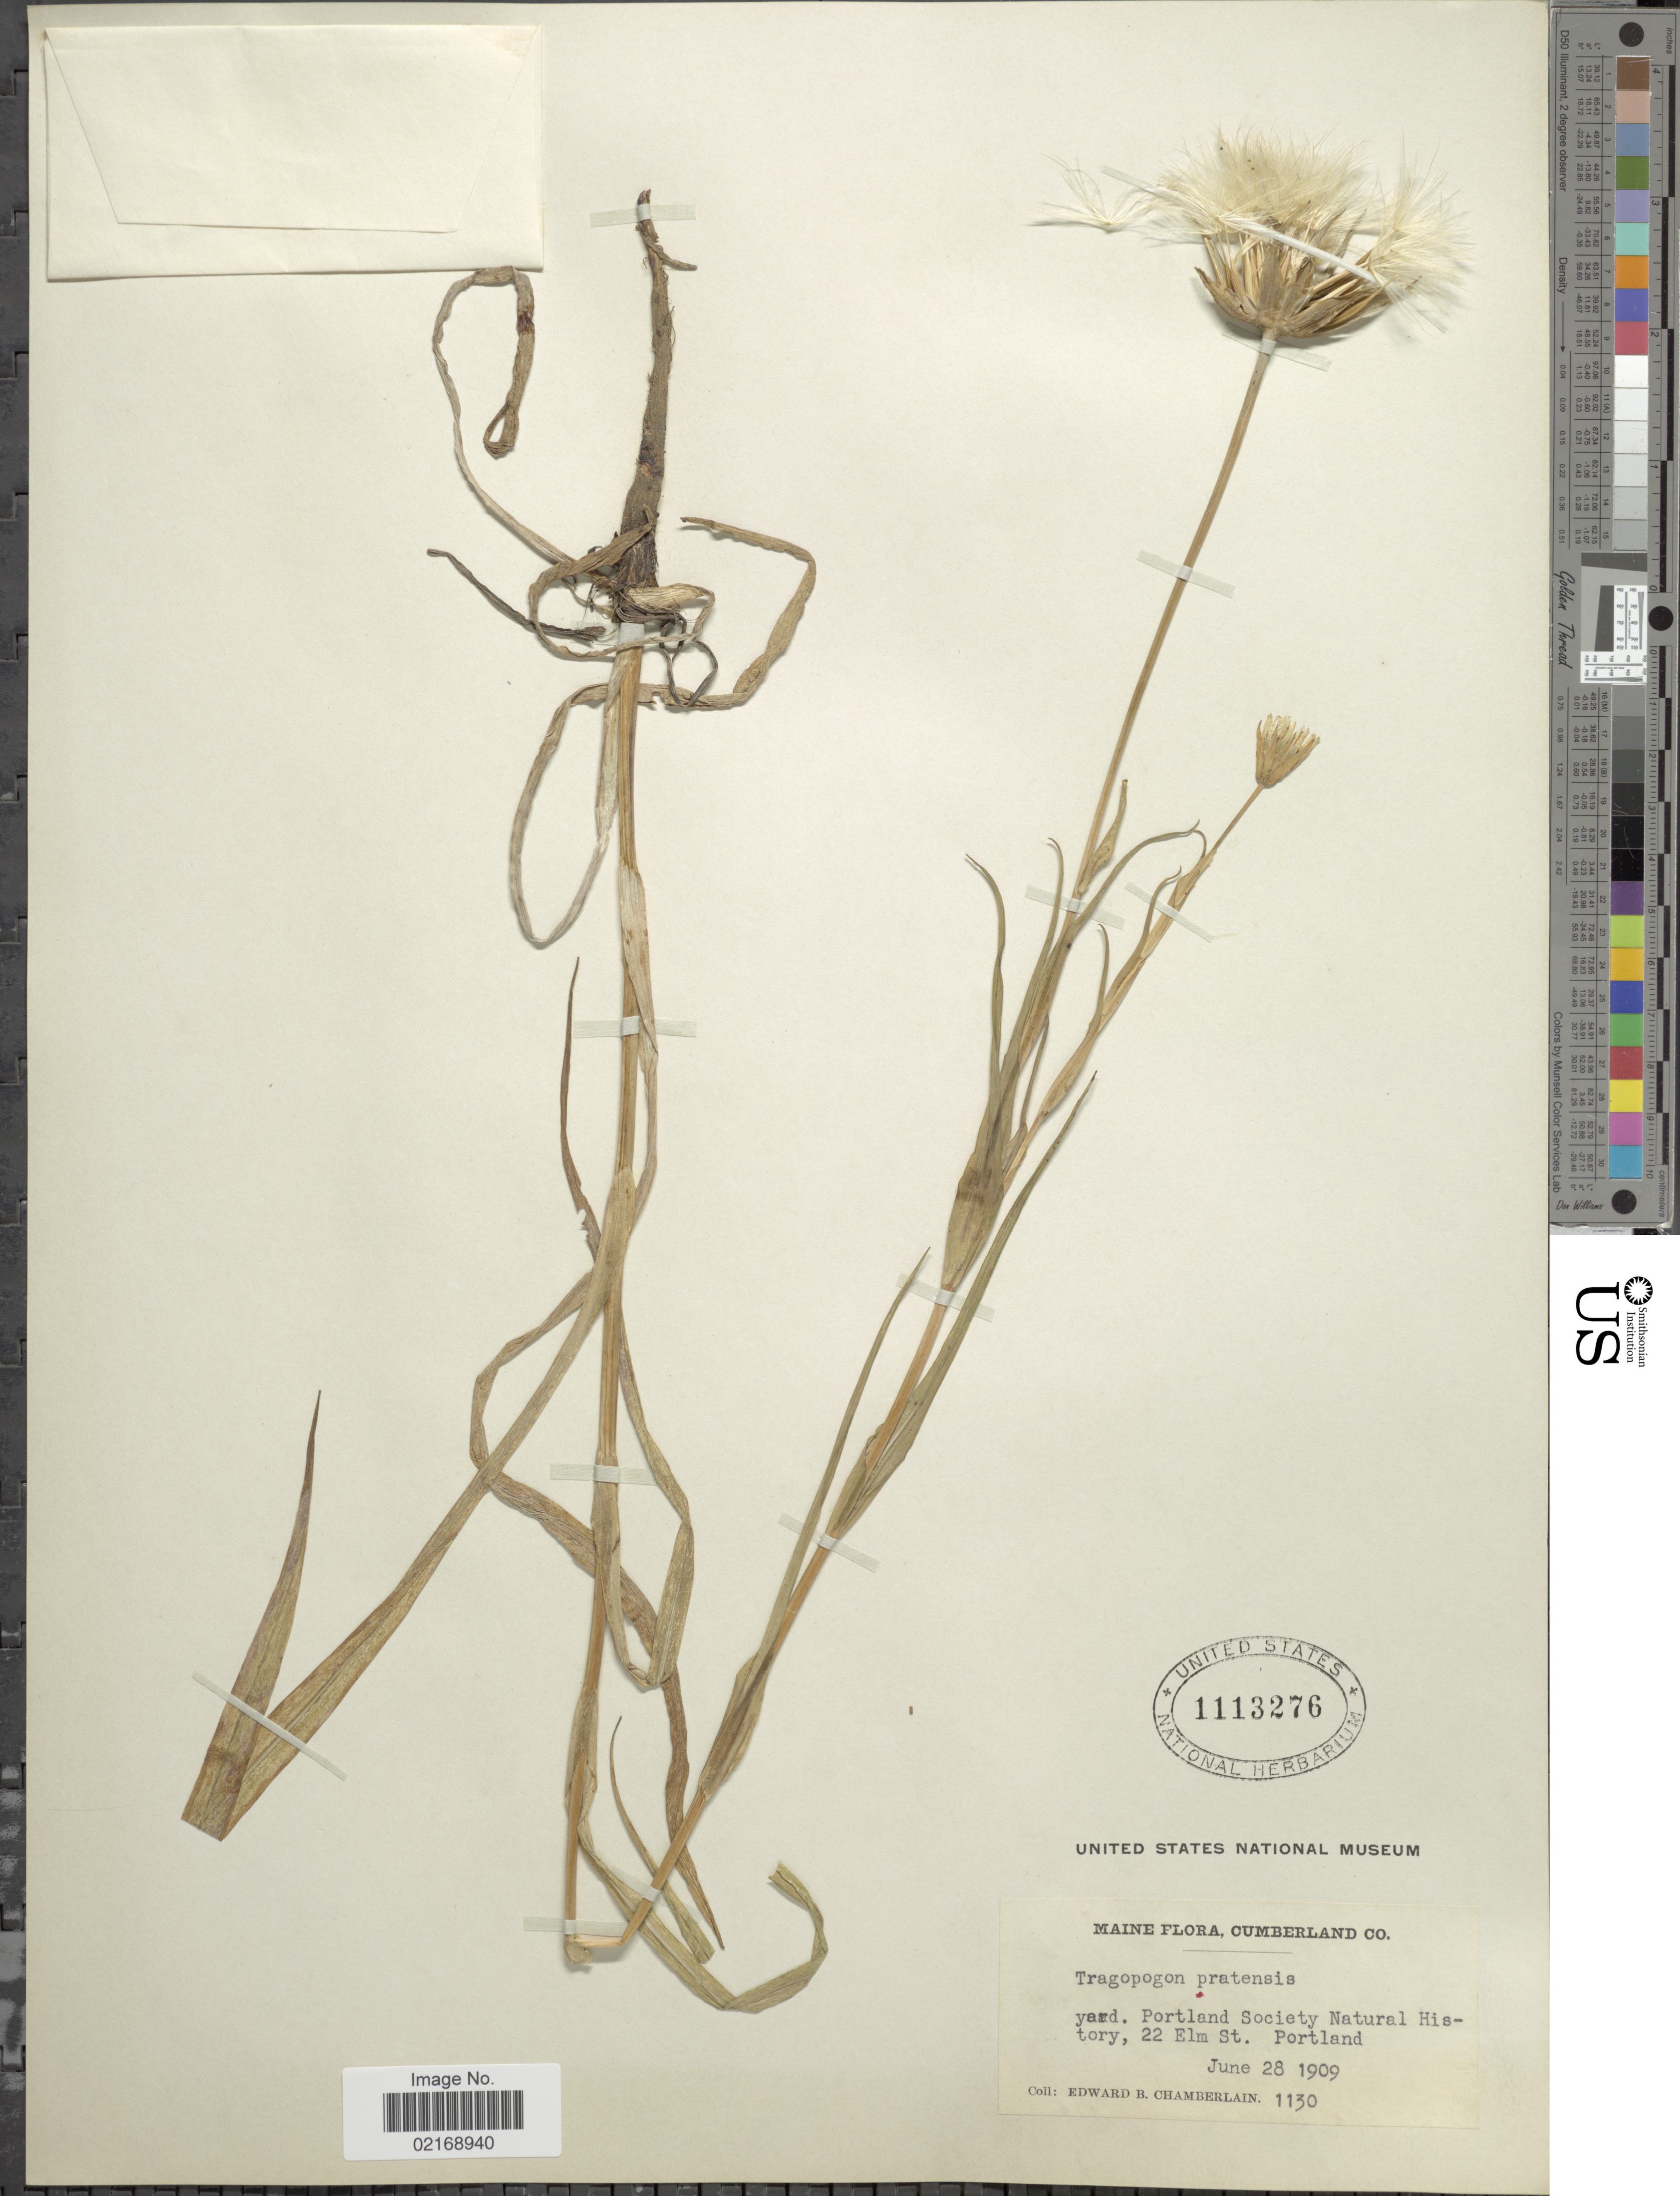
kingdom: Plantae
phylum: Tracheophyta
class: Magnoliopsida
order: Asterales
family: Asteraceae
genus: Tragopogon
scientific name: Tragopogon pratensis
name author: L.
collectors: E. Chamberlain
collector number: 1130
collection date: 1909-06-28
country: United States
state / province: Maine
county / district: Cumberland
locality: Cumberland Co. Portland Society Natural History, 22 Elm St. Portland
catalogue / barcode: US 1113276